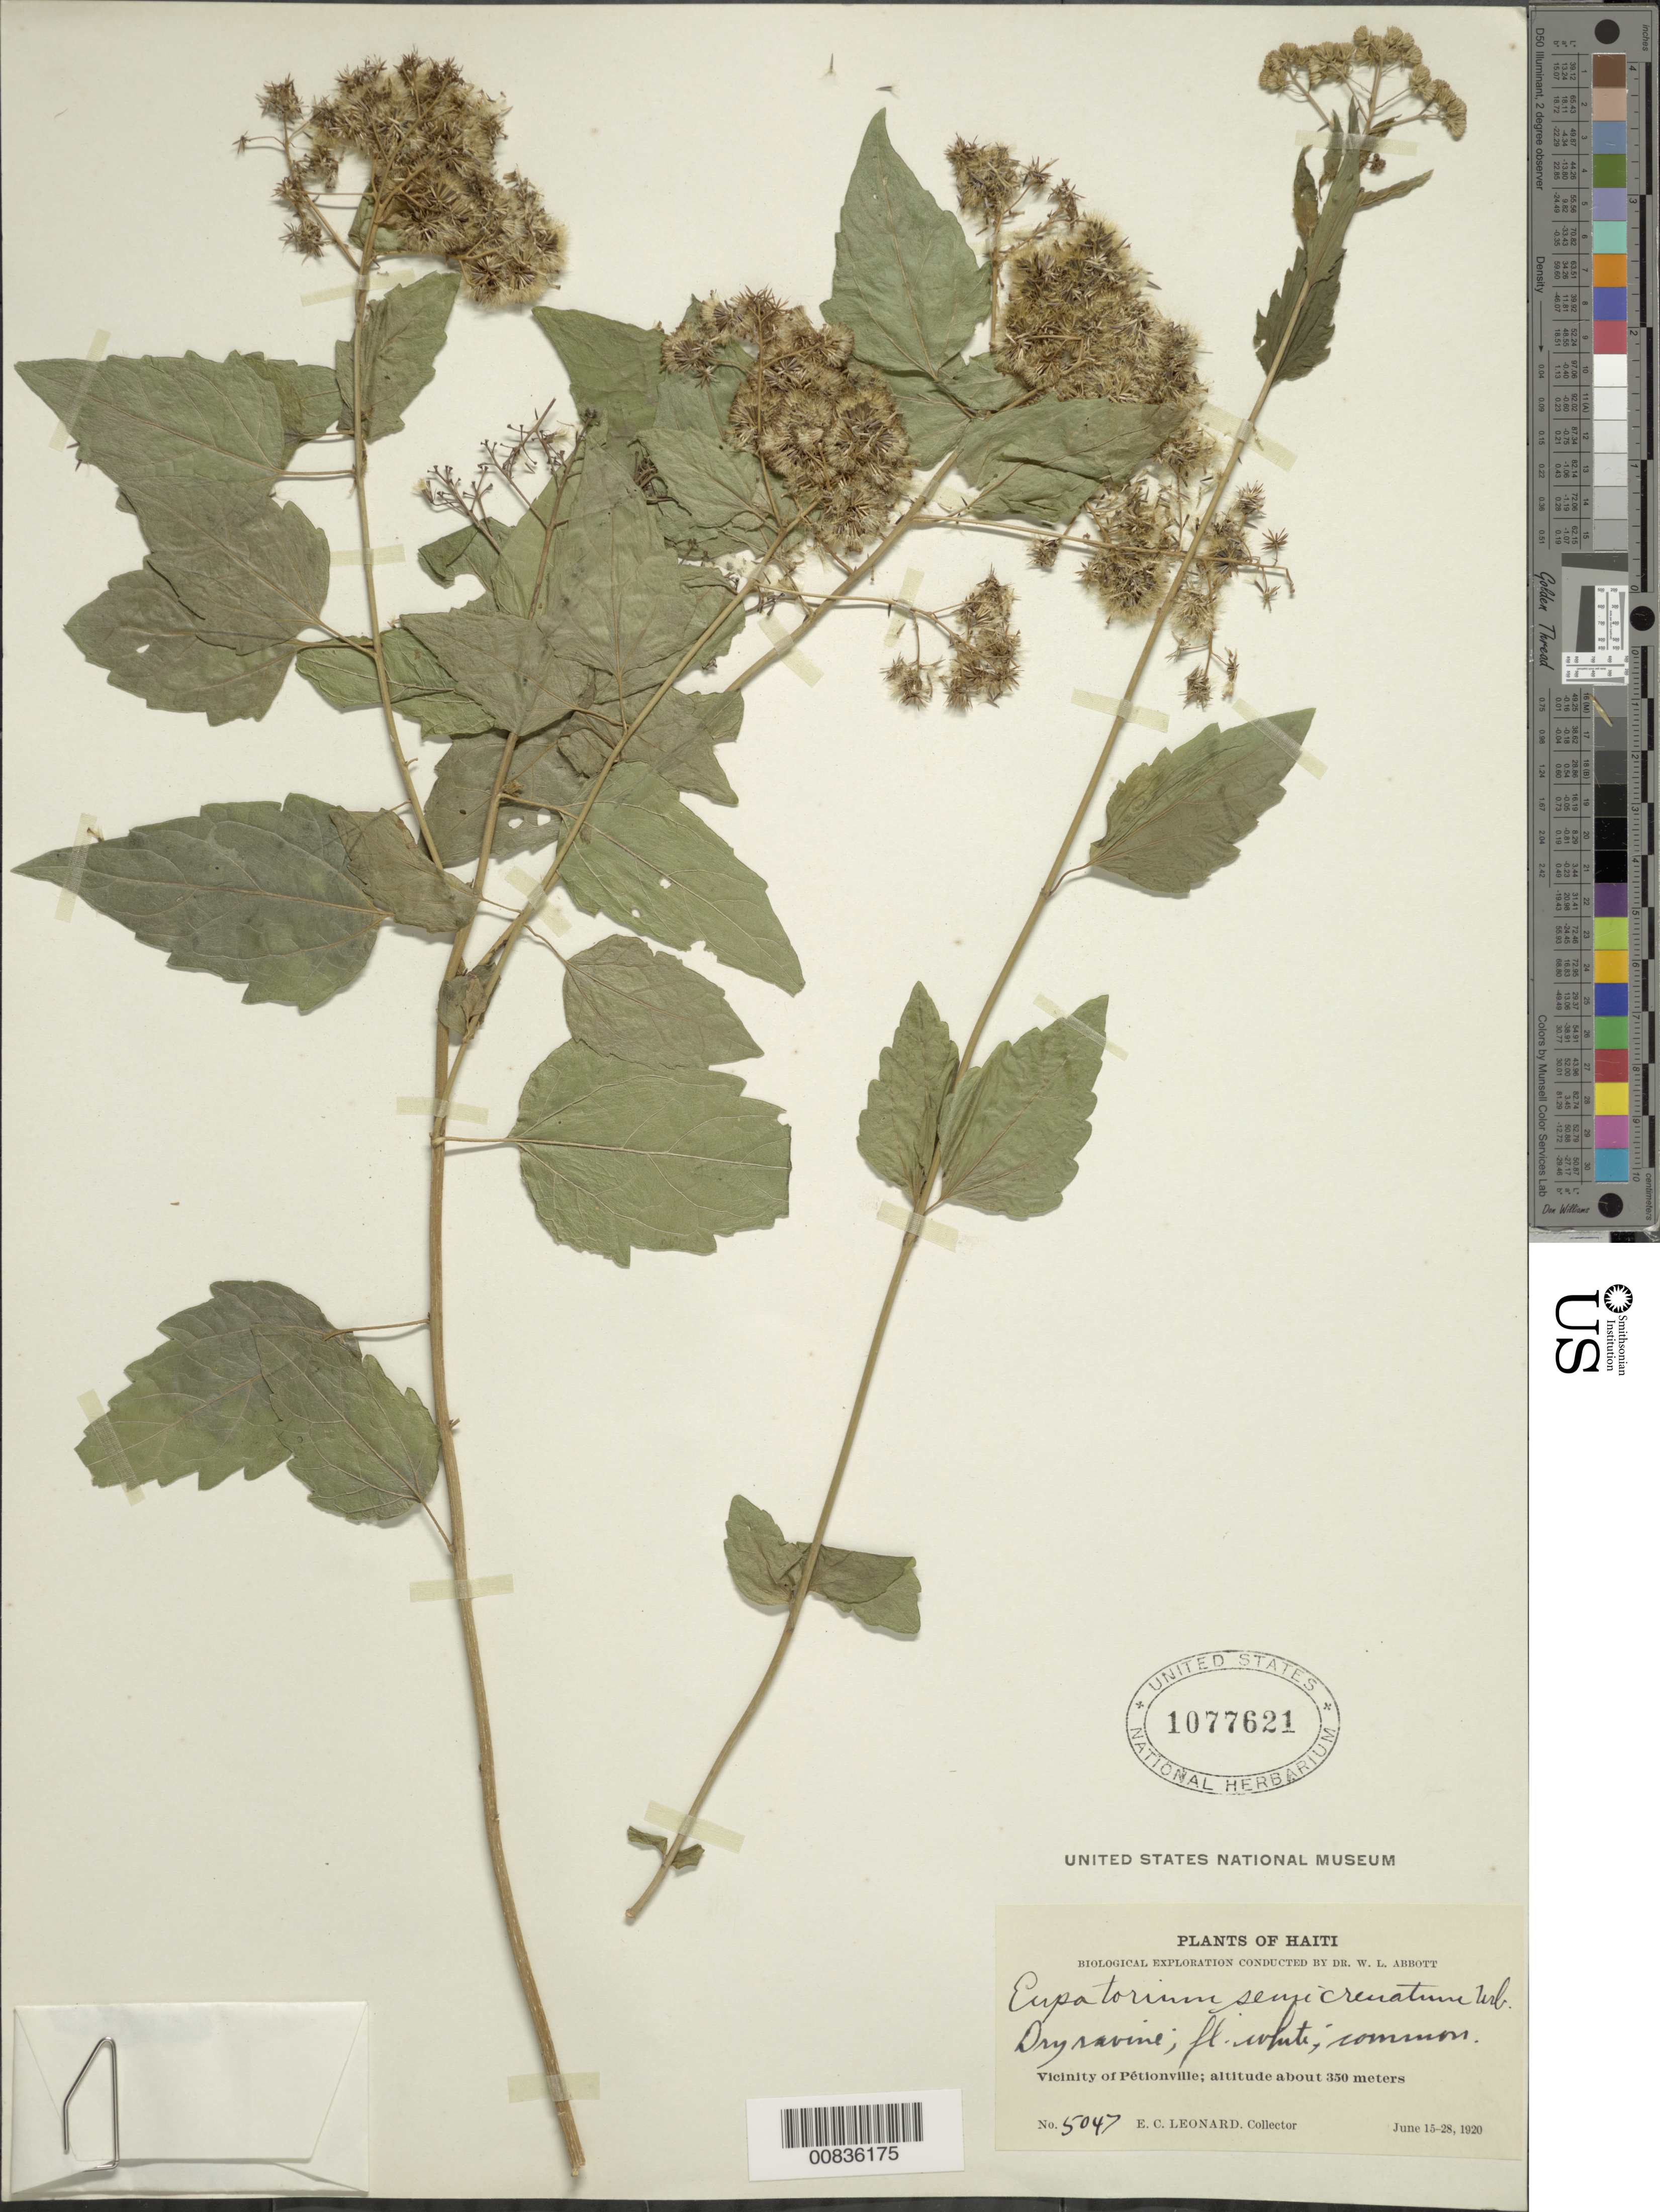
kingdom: Plantae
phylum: Tracheophyta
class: Magnoliopsida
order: Asterales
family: Asteraceae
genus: Koanophyllon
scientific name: Koanophyllon semicrenatum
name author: (Urb.) R.M. King & H. Rob.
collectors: E. C. Leonard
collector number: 5047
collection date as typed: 15 Jun 1920 to 28 Jun 1920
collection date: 1920-06-15/1920-06-28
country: Haiti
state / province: Ouest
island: Hispaniola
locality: Vicinity of Pétionville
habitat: Dry ravine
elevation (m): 350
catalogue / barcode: US 1077621